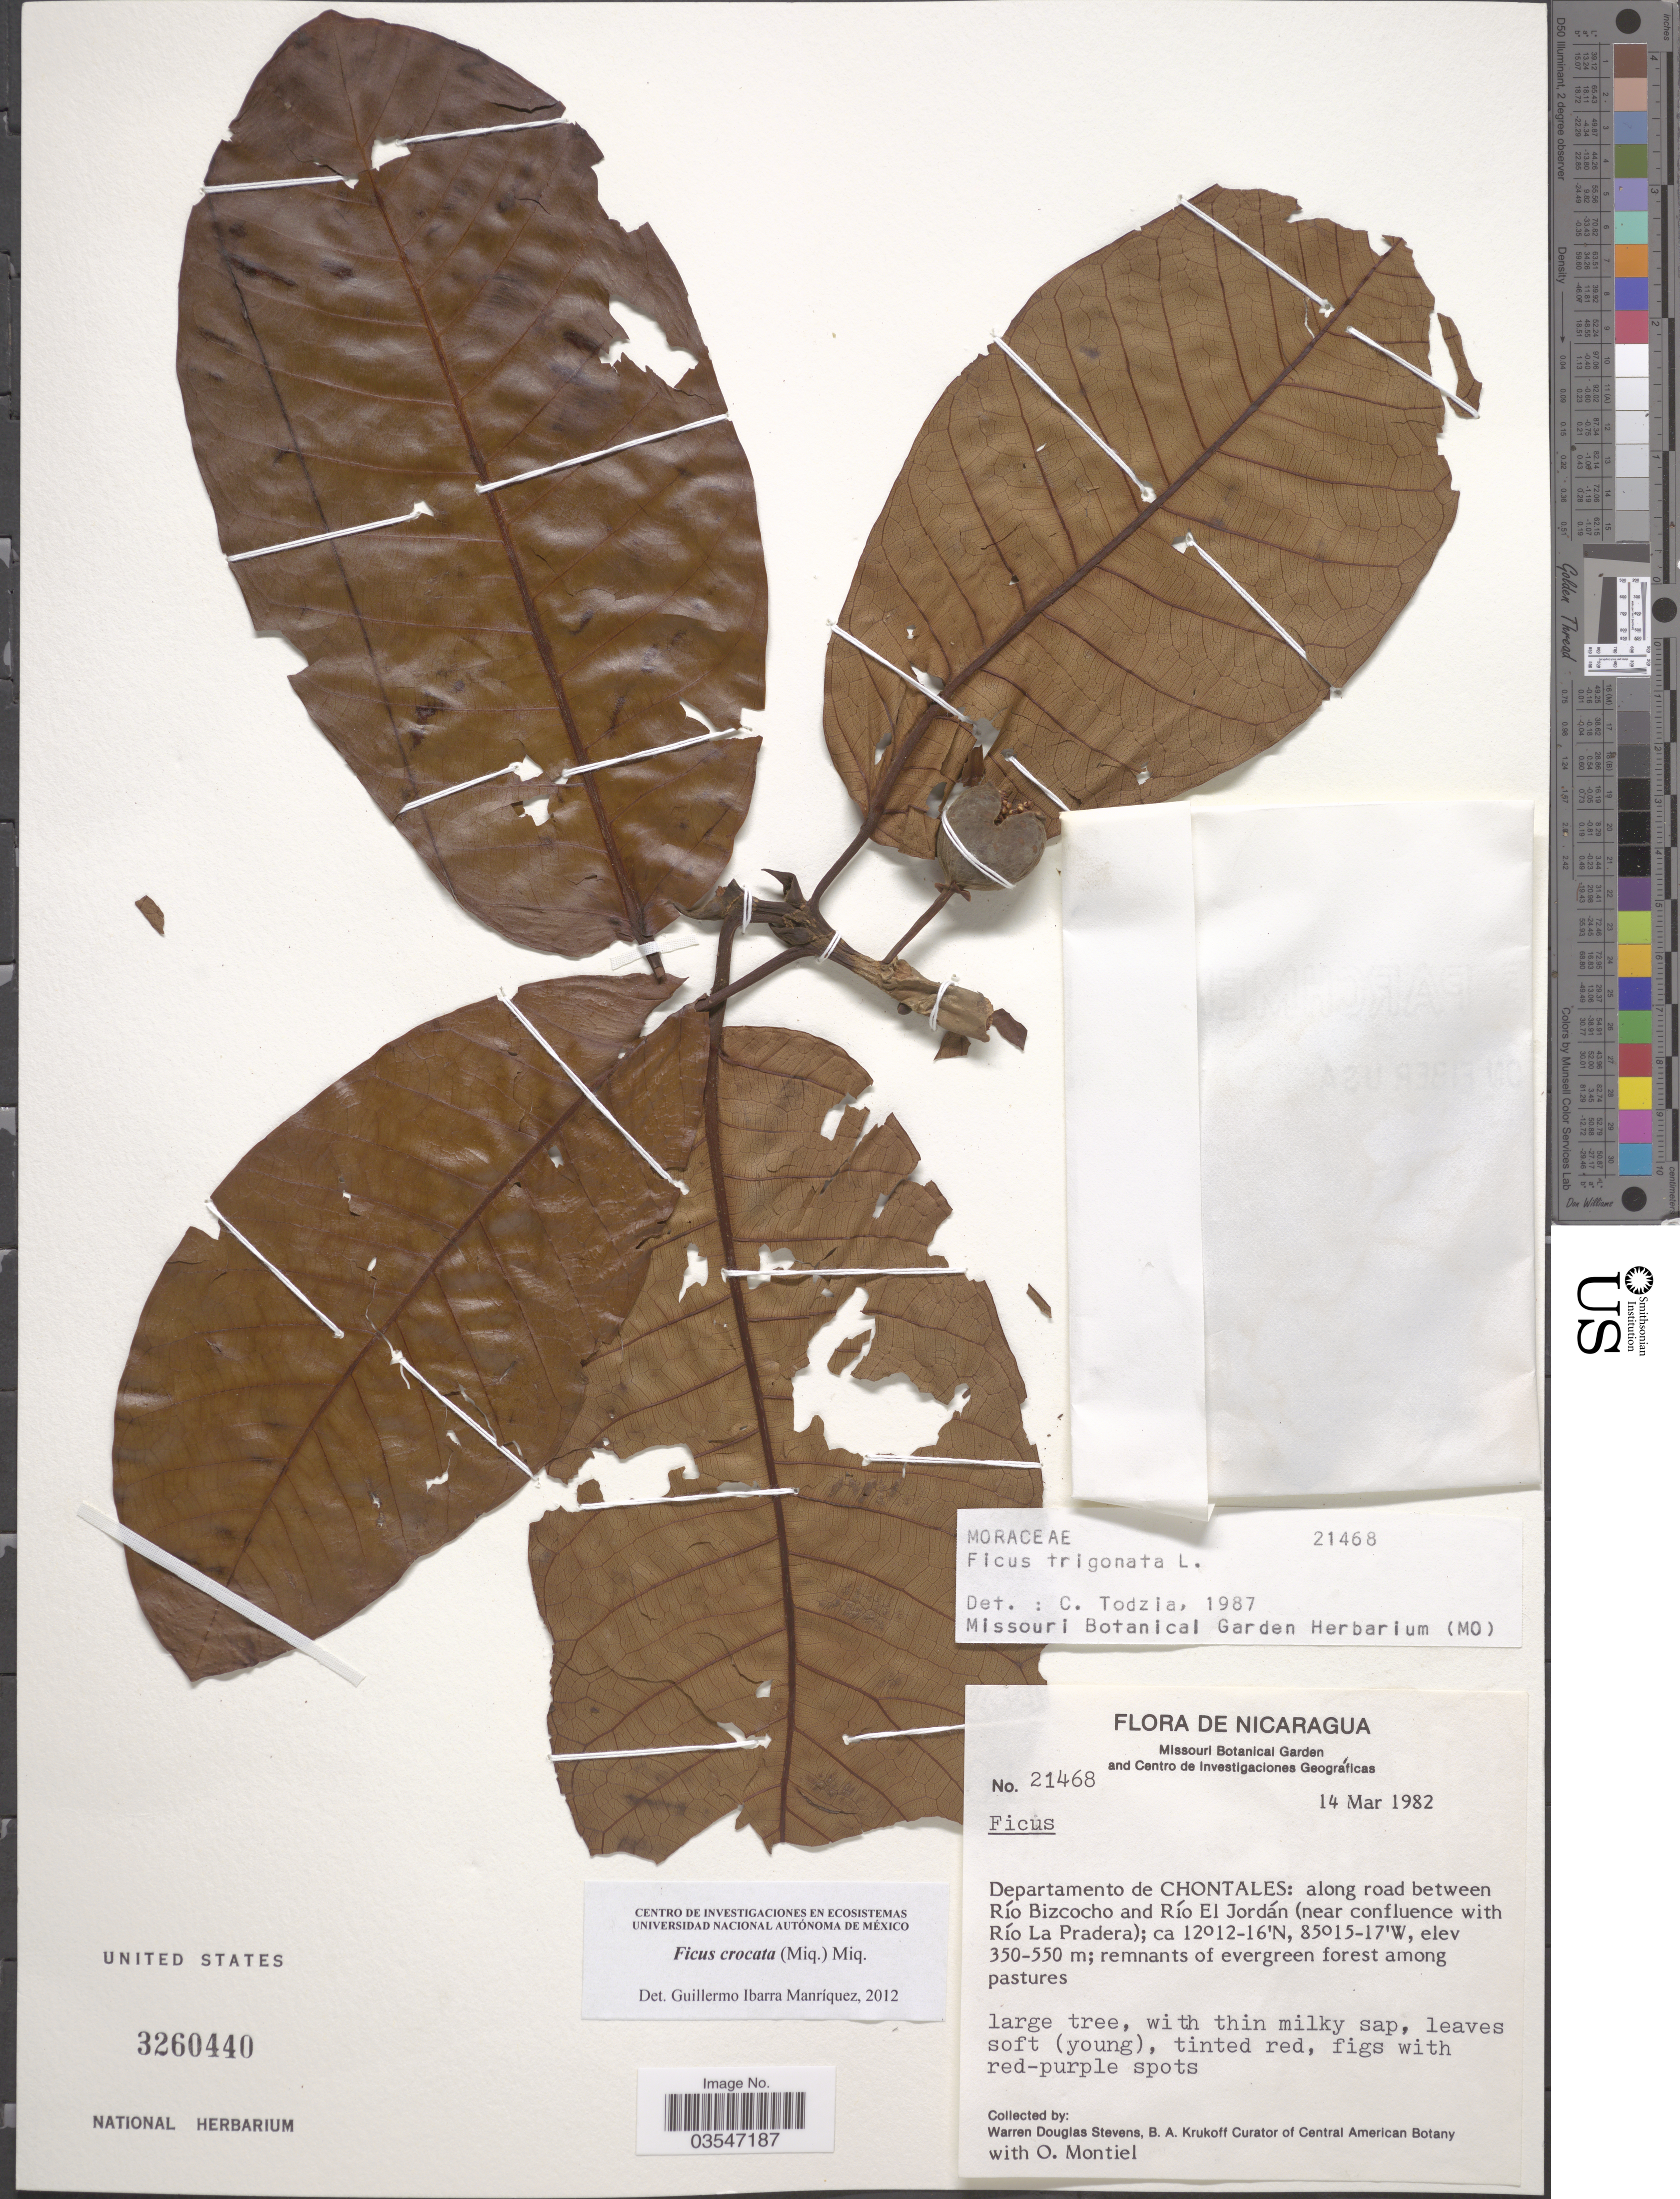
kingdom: Plantae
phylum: Tracheophyta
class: Magnoliopsida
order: Rosales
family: Moraceae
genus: Ficus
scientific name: Ficus crocata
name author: (Miq.) Miq.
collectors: W. D. Stevens, B. A. Krukoff & O. Montiel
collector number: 21468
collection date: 1982-03-14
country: Nicaragua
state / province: Chontales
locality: Departamento de Chontales: along road between Río Bizcocho and Río El Jordán (near confluence with Río La Pradera).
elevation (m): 350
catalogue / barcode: US 3260440